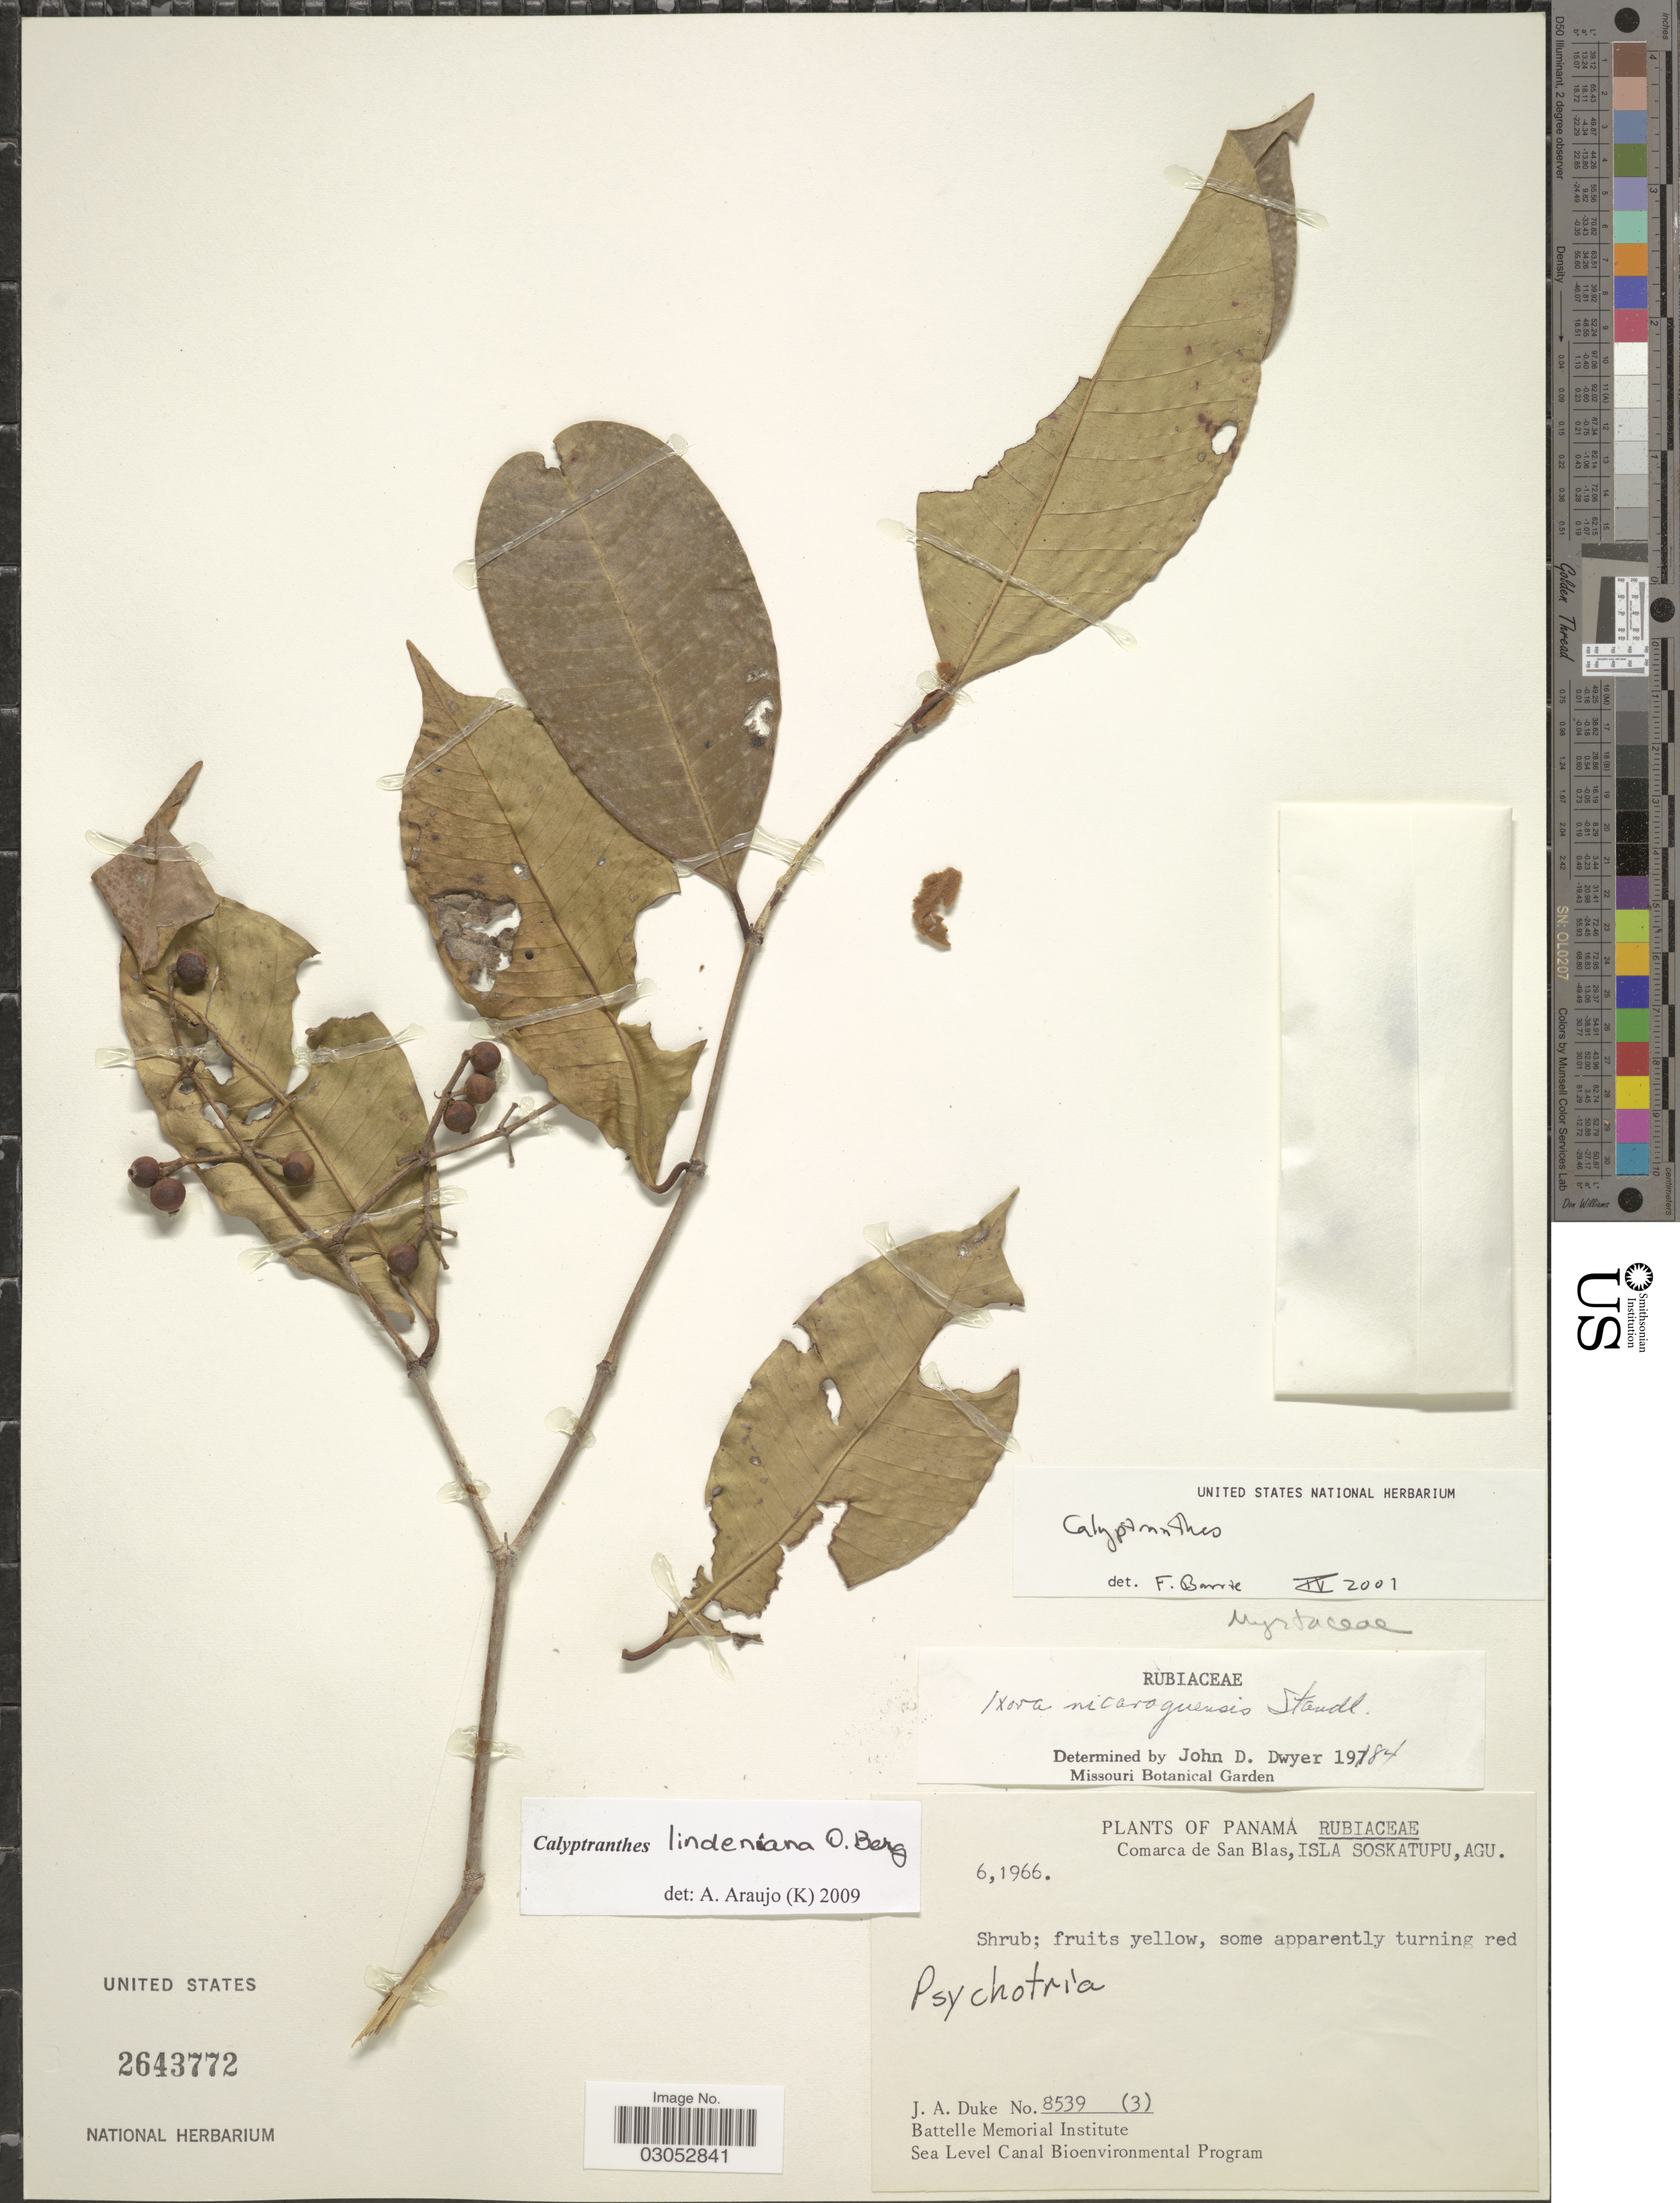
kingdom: Plantae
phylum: Tracheophyta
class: Magnoliopsida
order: Myrtales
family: Myrtaceae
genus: Myrcia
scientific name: Myrcia pendens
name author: A.R. Lourenço & Sánchez-Cháv.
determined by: Strong, Mark T., (BOT), Smithsonian Institution - National Museum of Natural History (UNITED STATES)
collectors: J. A. Duke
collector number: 8539(3)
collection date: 1966-06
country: Panama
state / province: Kuna Yala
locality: Comarca de San Blas, Isla Soskatupu, Agu.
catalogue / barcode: US 2643772